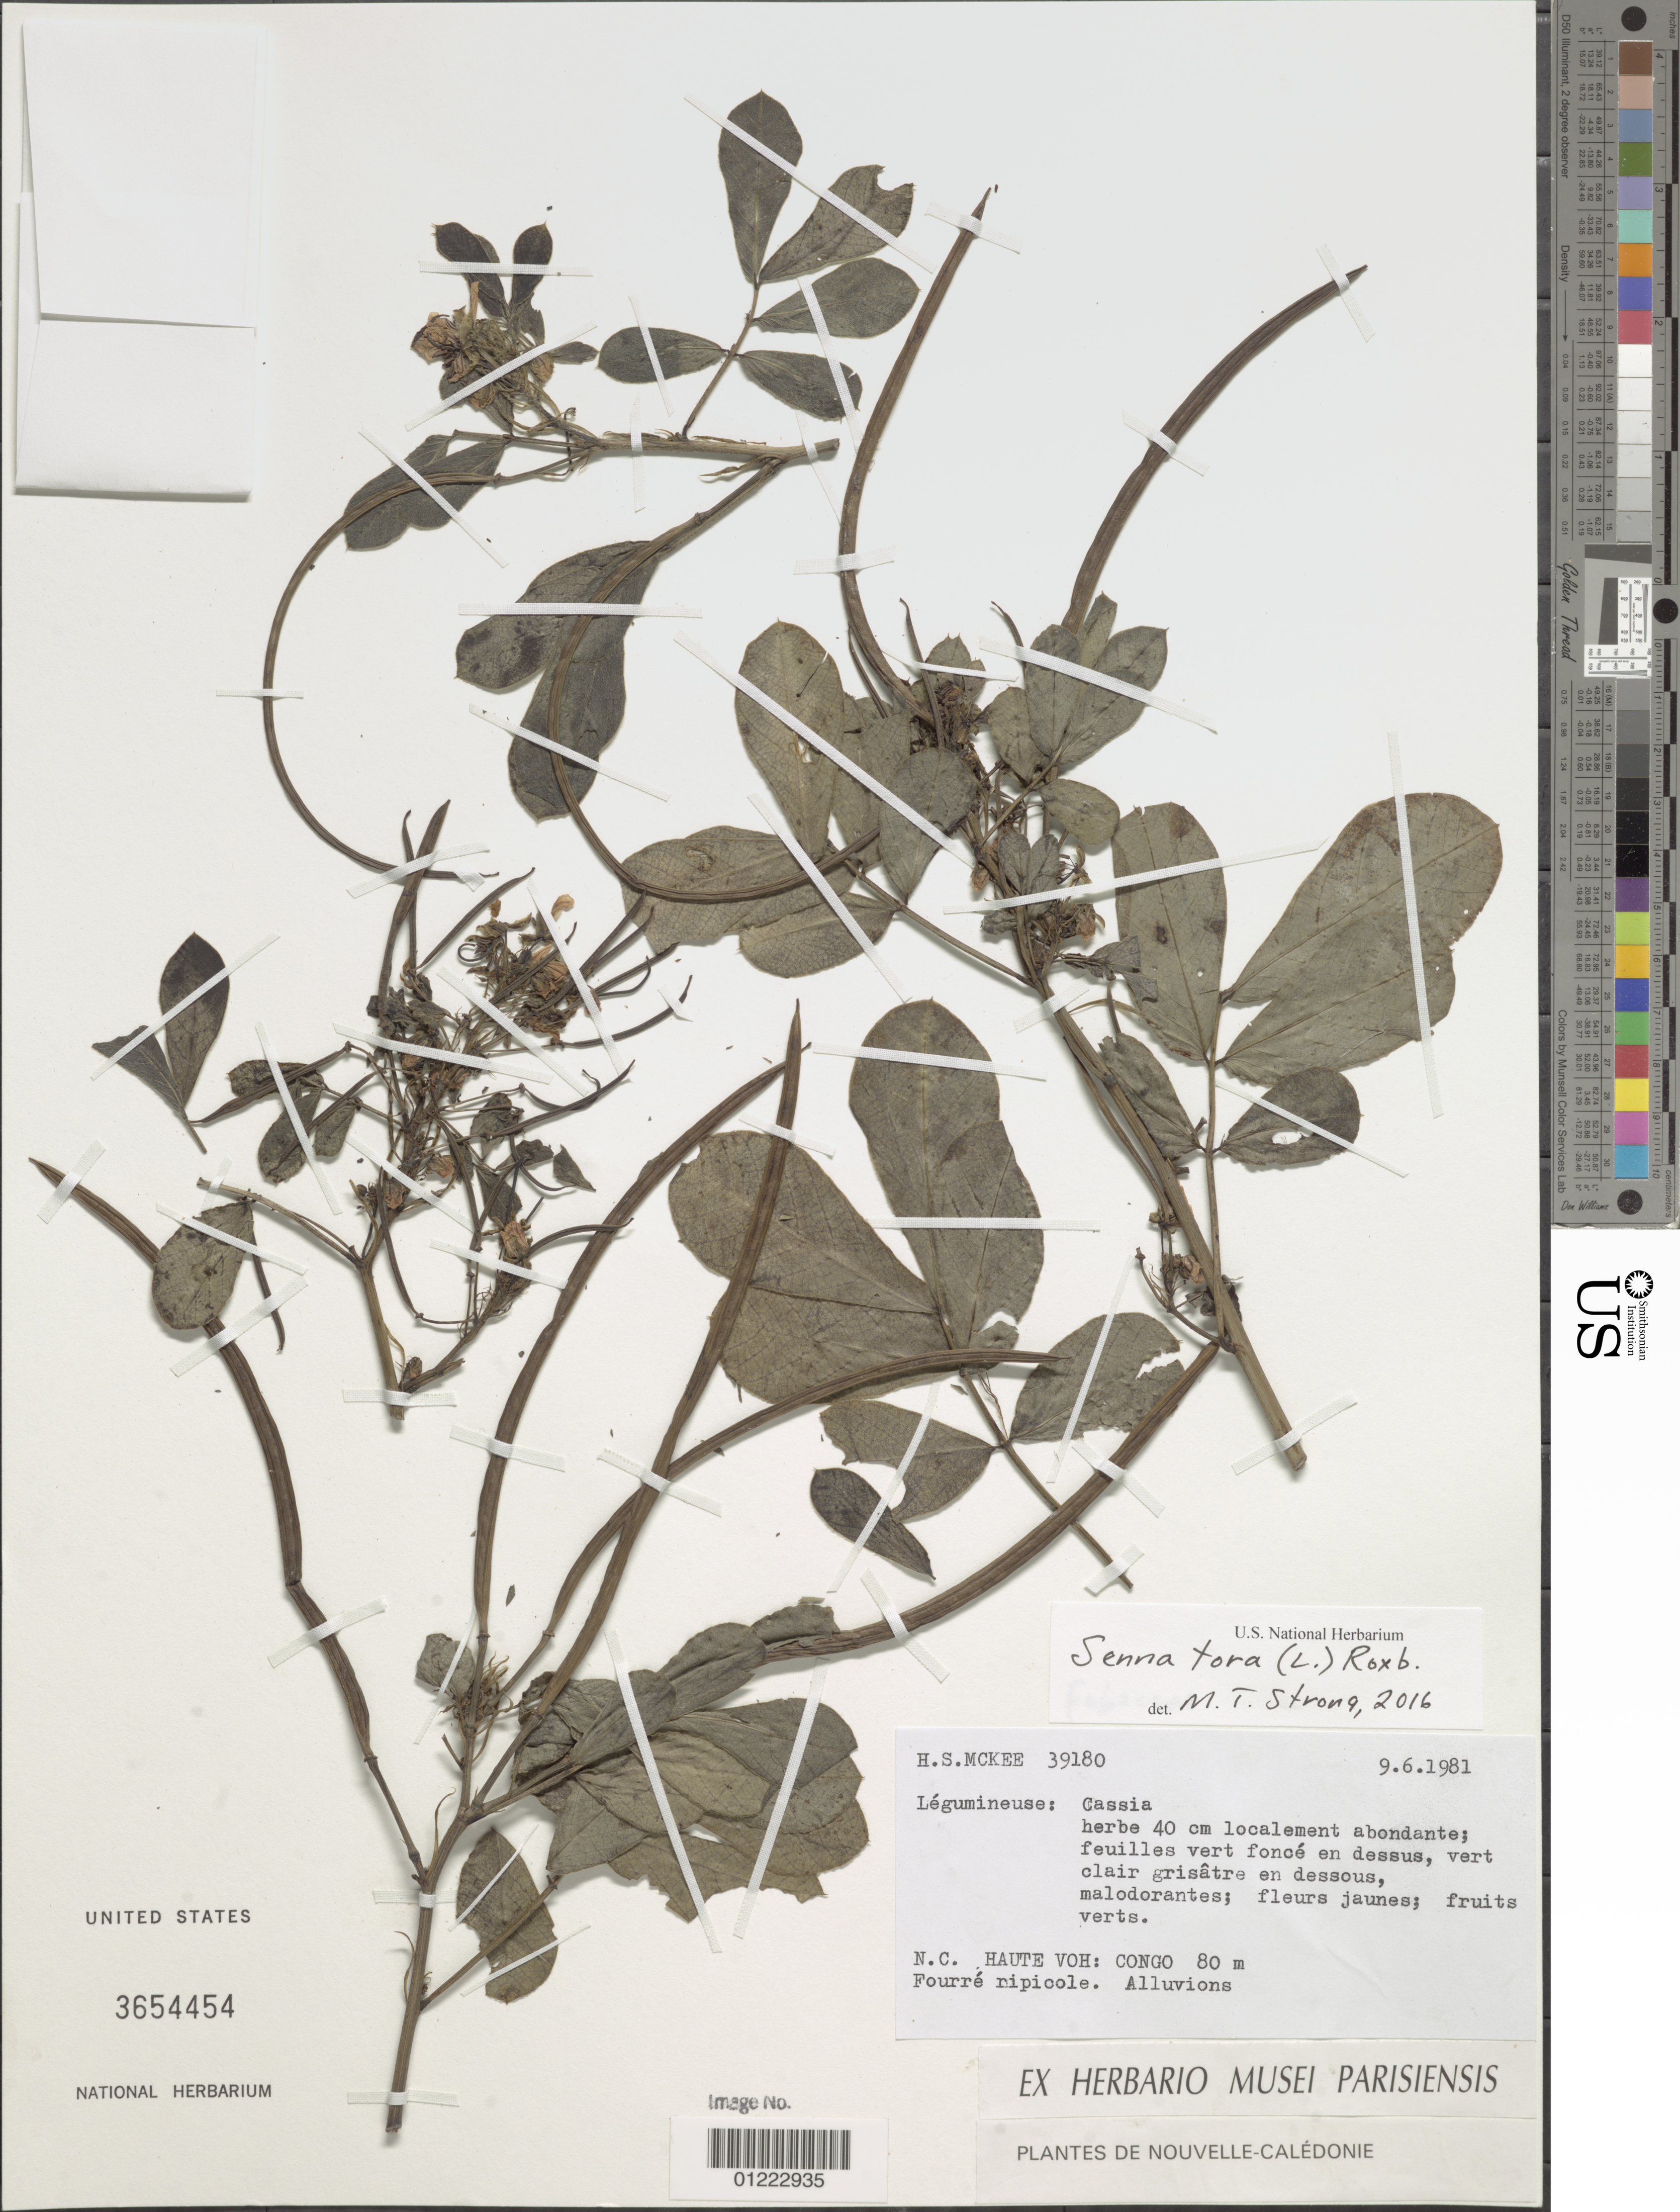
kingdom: Plantae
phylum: Tracheophyta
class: Magnoliopsida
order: Fabales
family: Fabaceae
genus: Senna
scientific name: Senna obtusifolia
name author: (L.) H.S. Irwin & Barneby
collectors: H. S. McKee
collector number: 39180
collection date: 1981-09-06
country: New Caledonia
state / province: Northern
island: New Caledonia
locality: Haute Voh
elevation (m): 80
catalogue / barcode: US 3654454